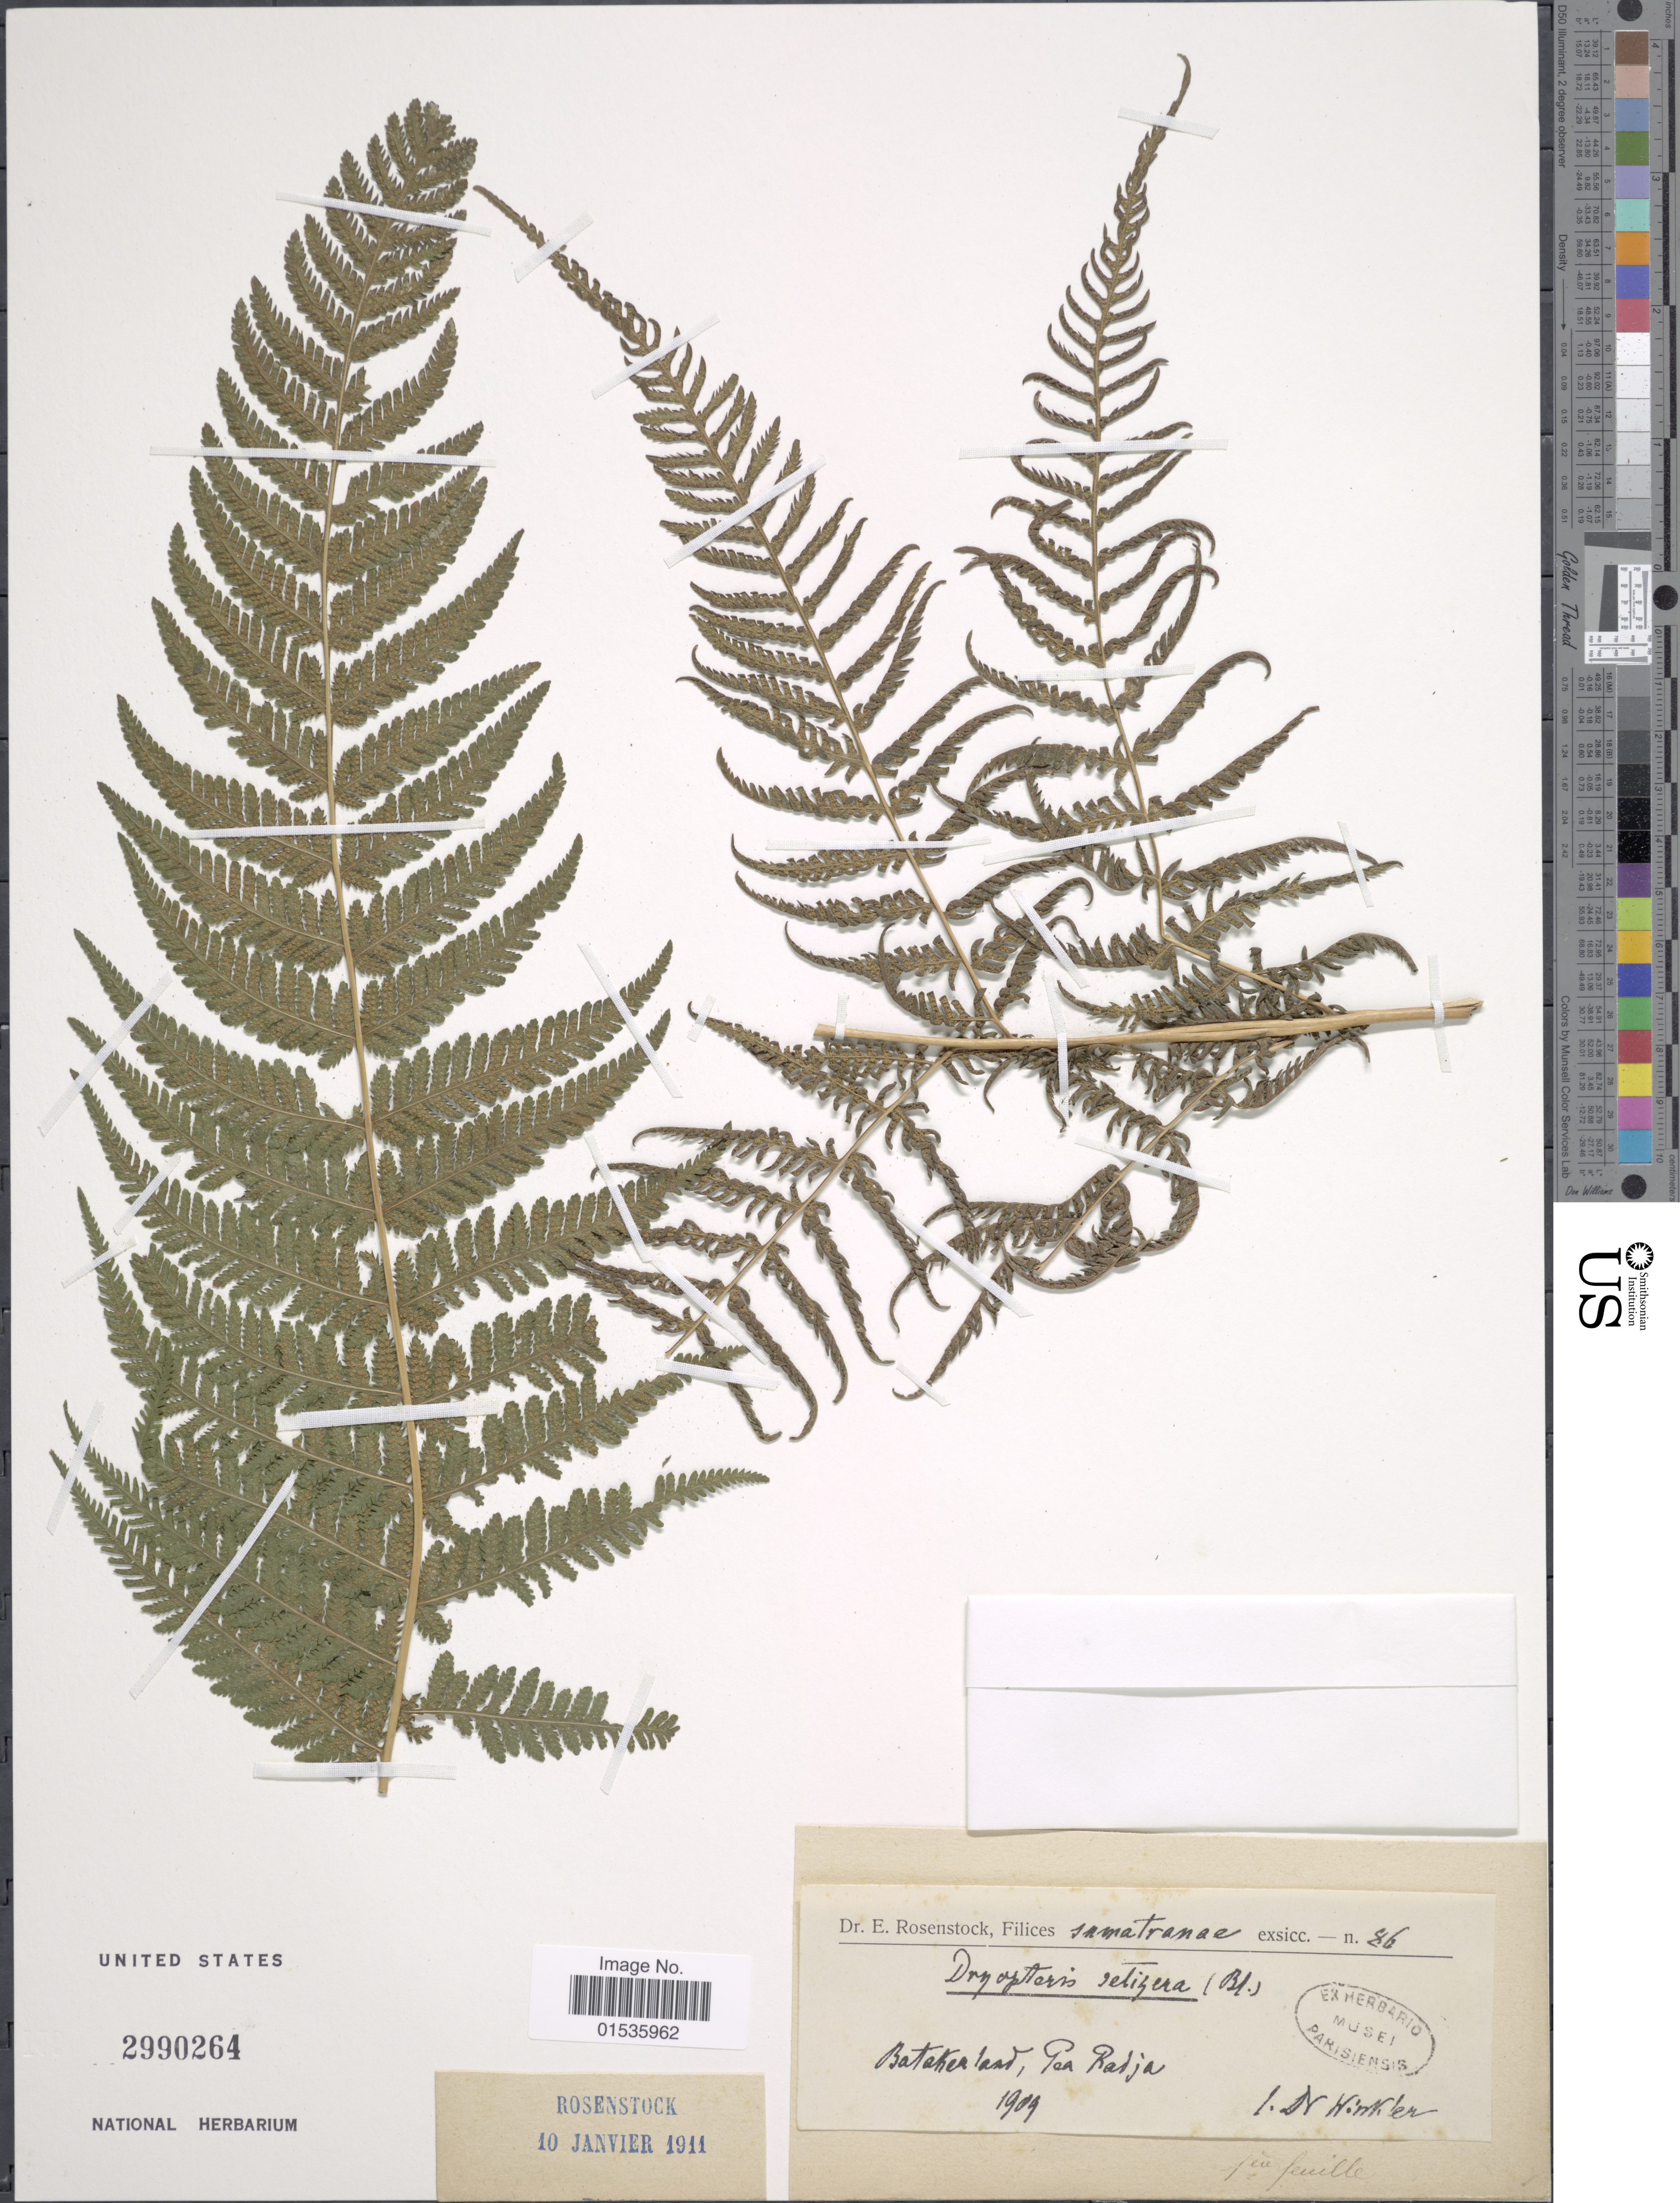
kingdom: Plantae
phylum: Tracheophyta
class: Polypodiopsida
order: Polypodiales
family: Thelypteridaceae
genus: Macrothelypteris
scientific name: Macrothelypteris setigera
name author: (Gaudich.) Ching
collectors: -. Winkler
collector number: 86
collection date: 1909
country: Indonesia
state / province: Sumatra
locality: Samatranae.Batakerland, Pea Radje.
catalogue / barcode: US 2990624